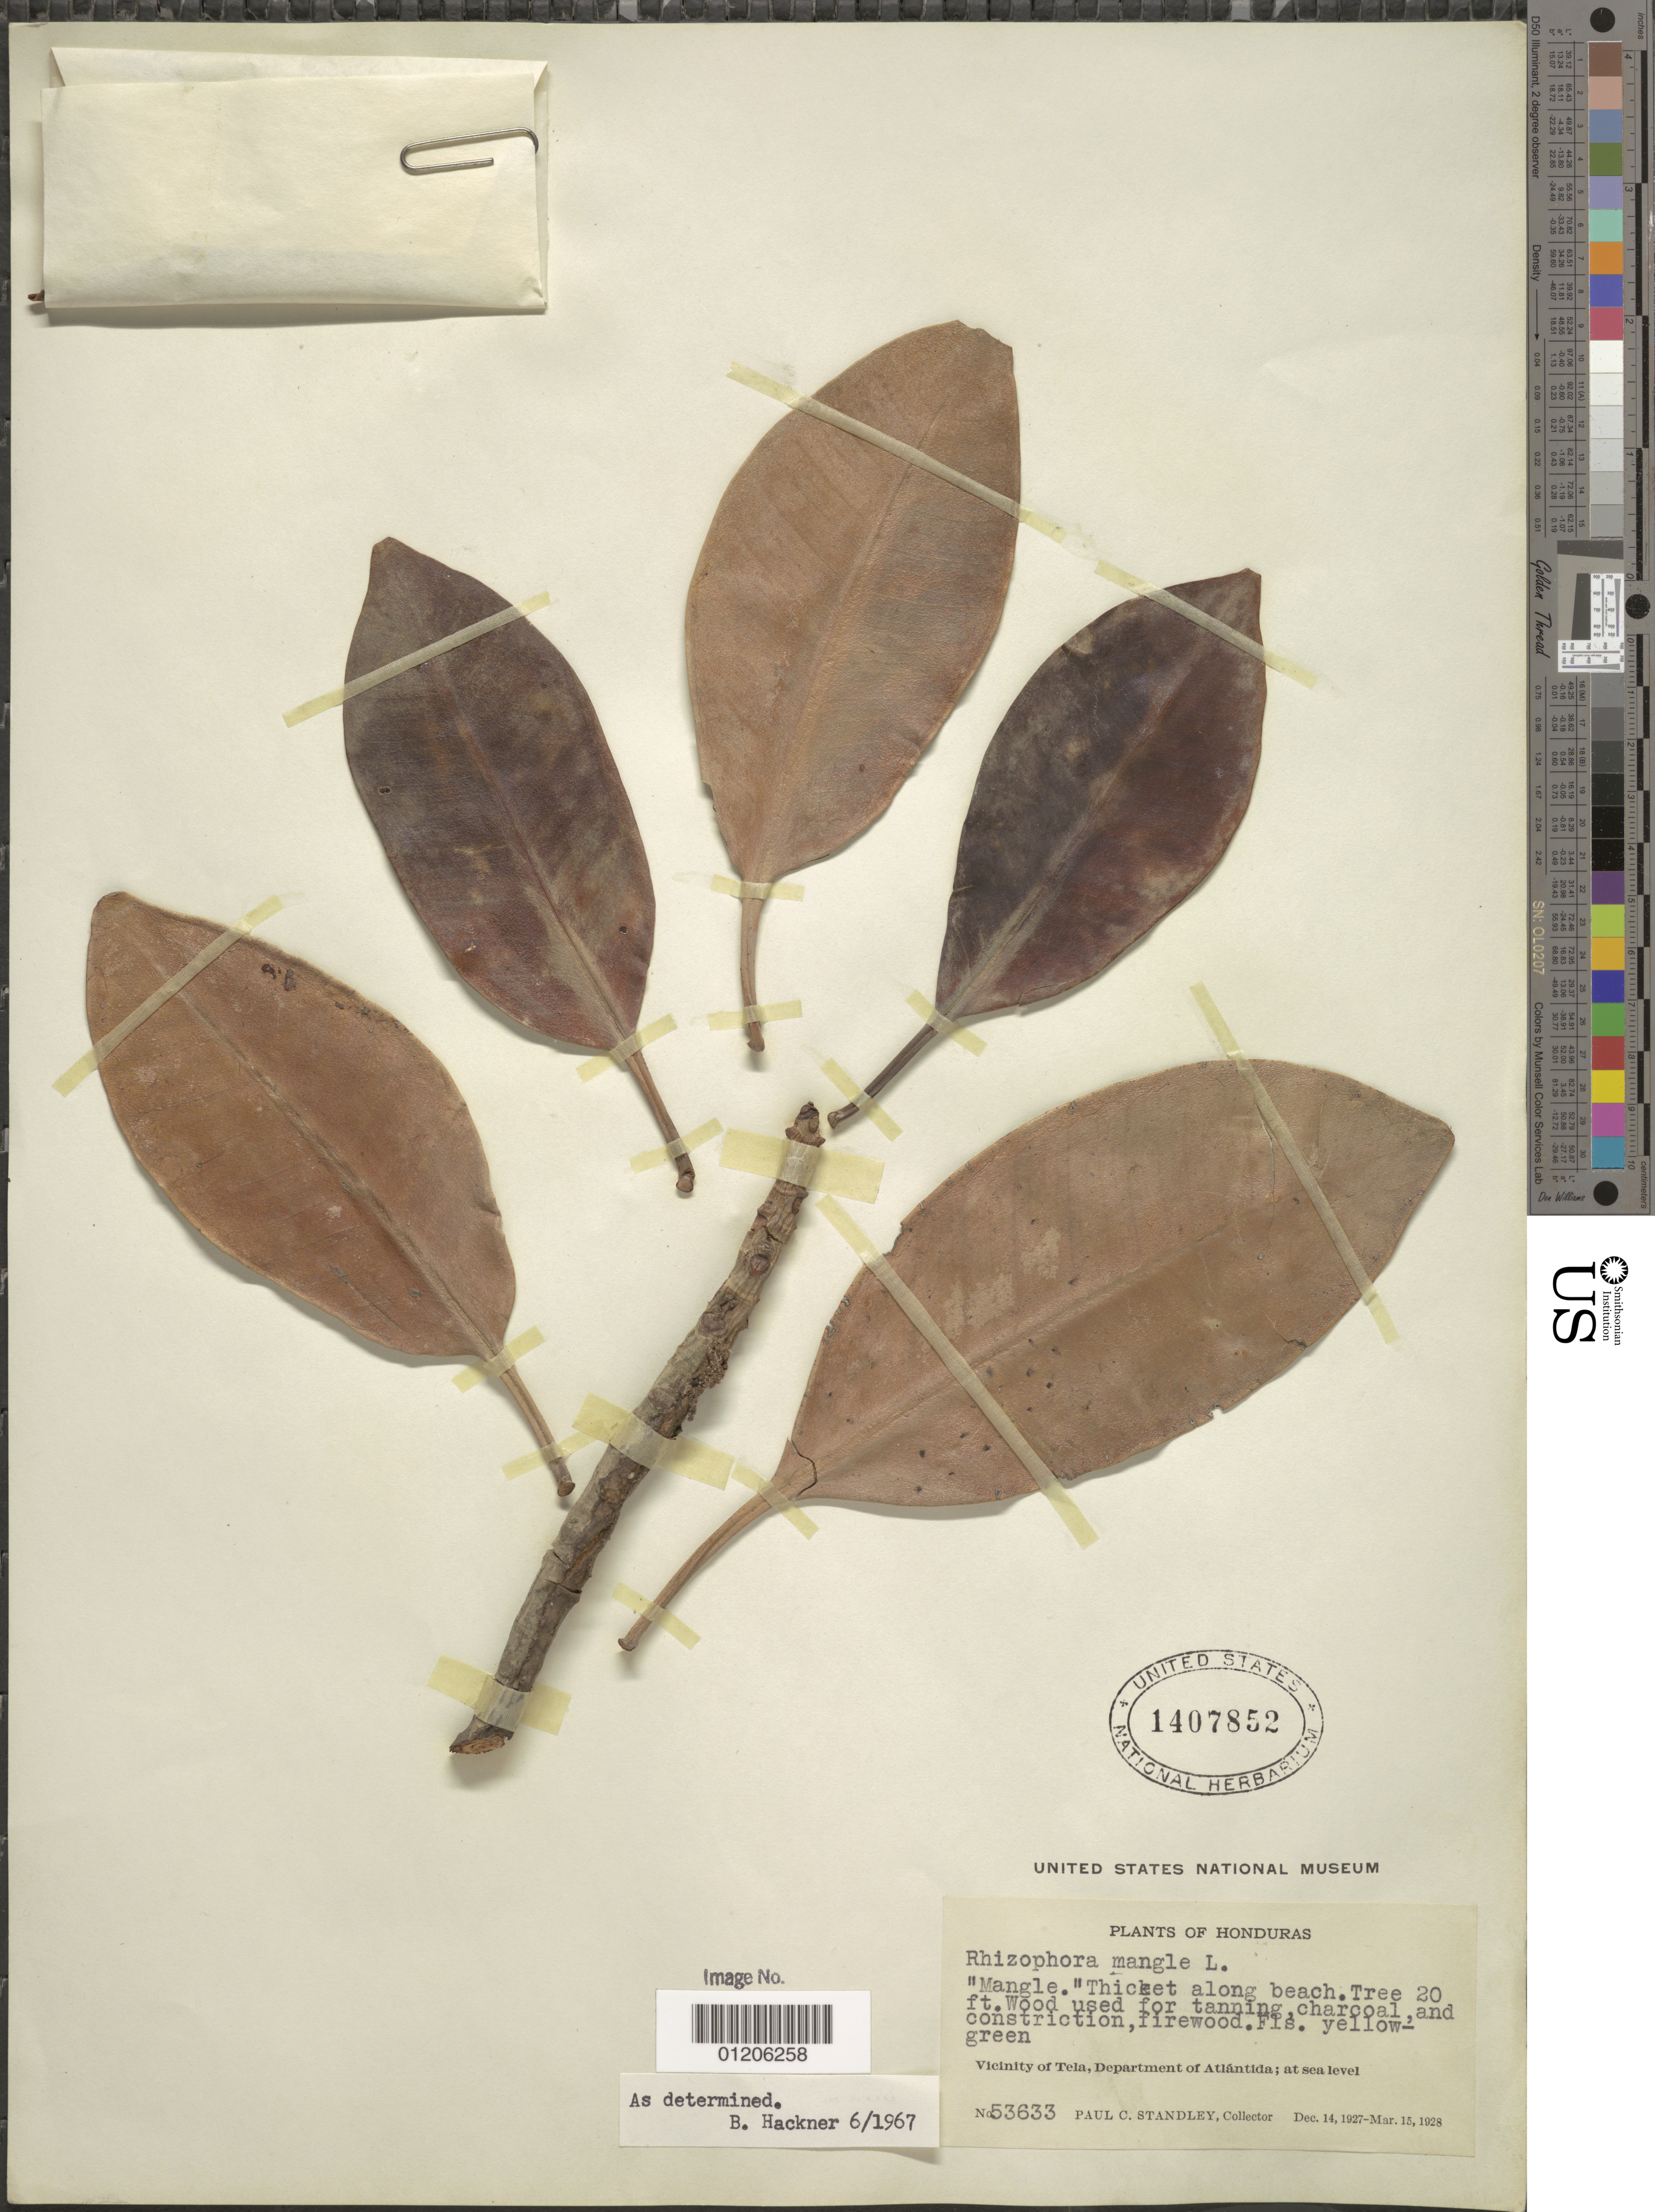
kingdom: Plantae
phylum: Tracheophyta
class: Magnoliopsida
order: Malpighiales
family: Rhizophoraceae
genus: Rhizophora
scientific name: Rhizophora mangle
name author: L.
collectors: P. C. Standley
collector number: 53633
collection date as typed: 14 Dec 1927 to 15 Mar 1927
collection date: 1927-03-15/1927-12-14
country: Honduras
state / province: Atlántida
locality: Vicinity of Tela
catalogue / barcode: US 1407852